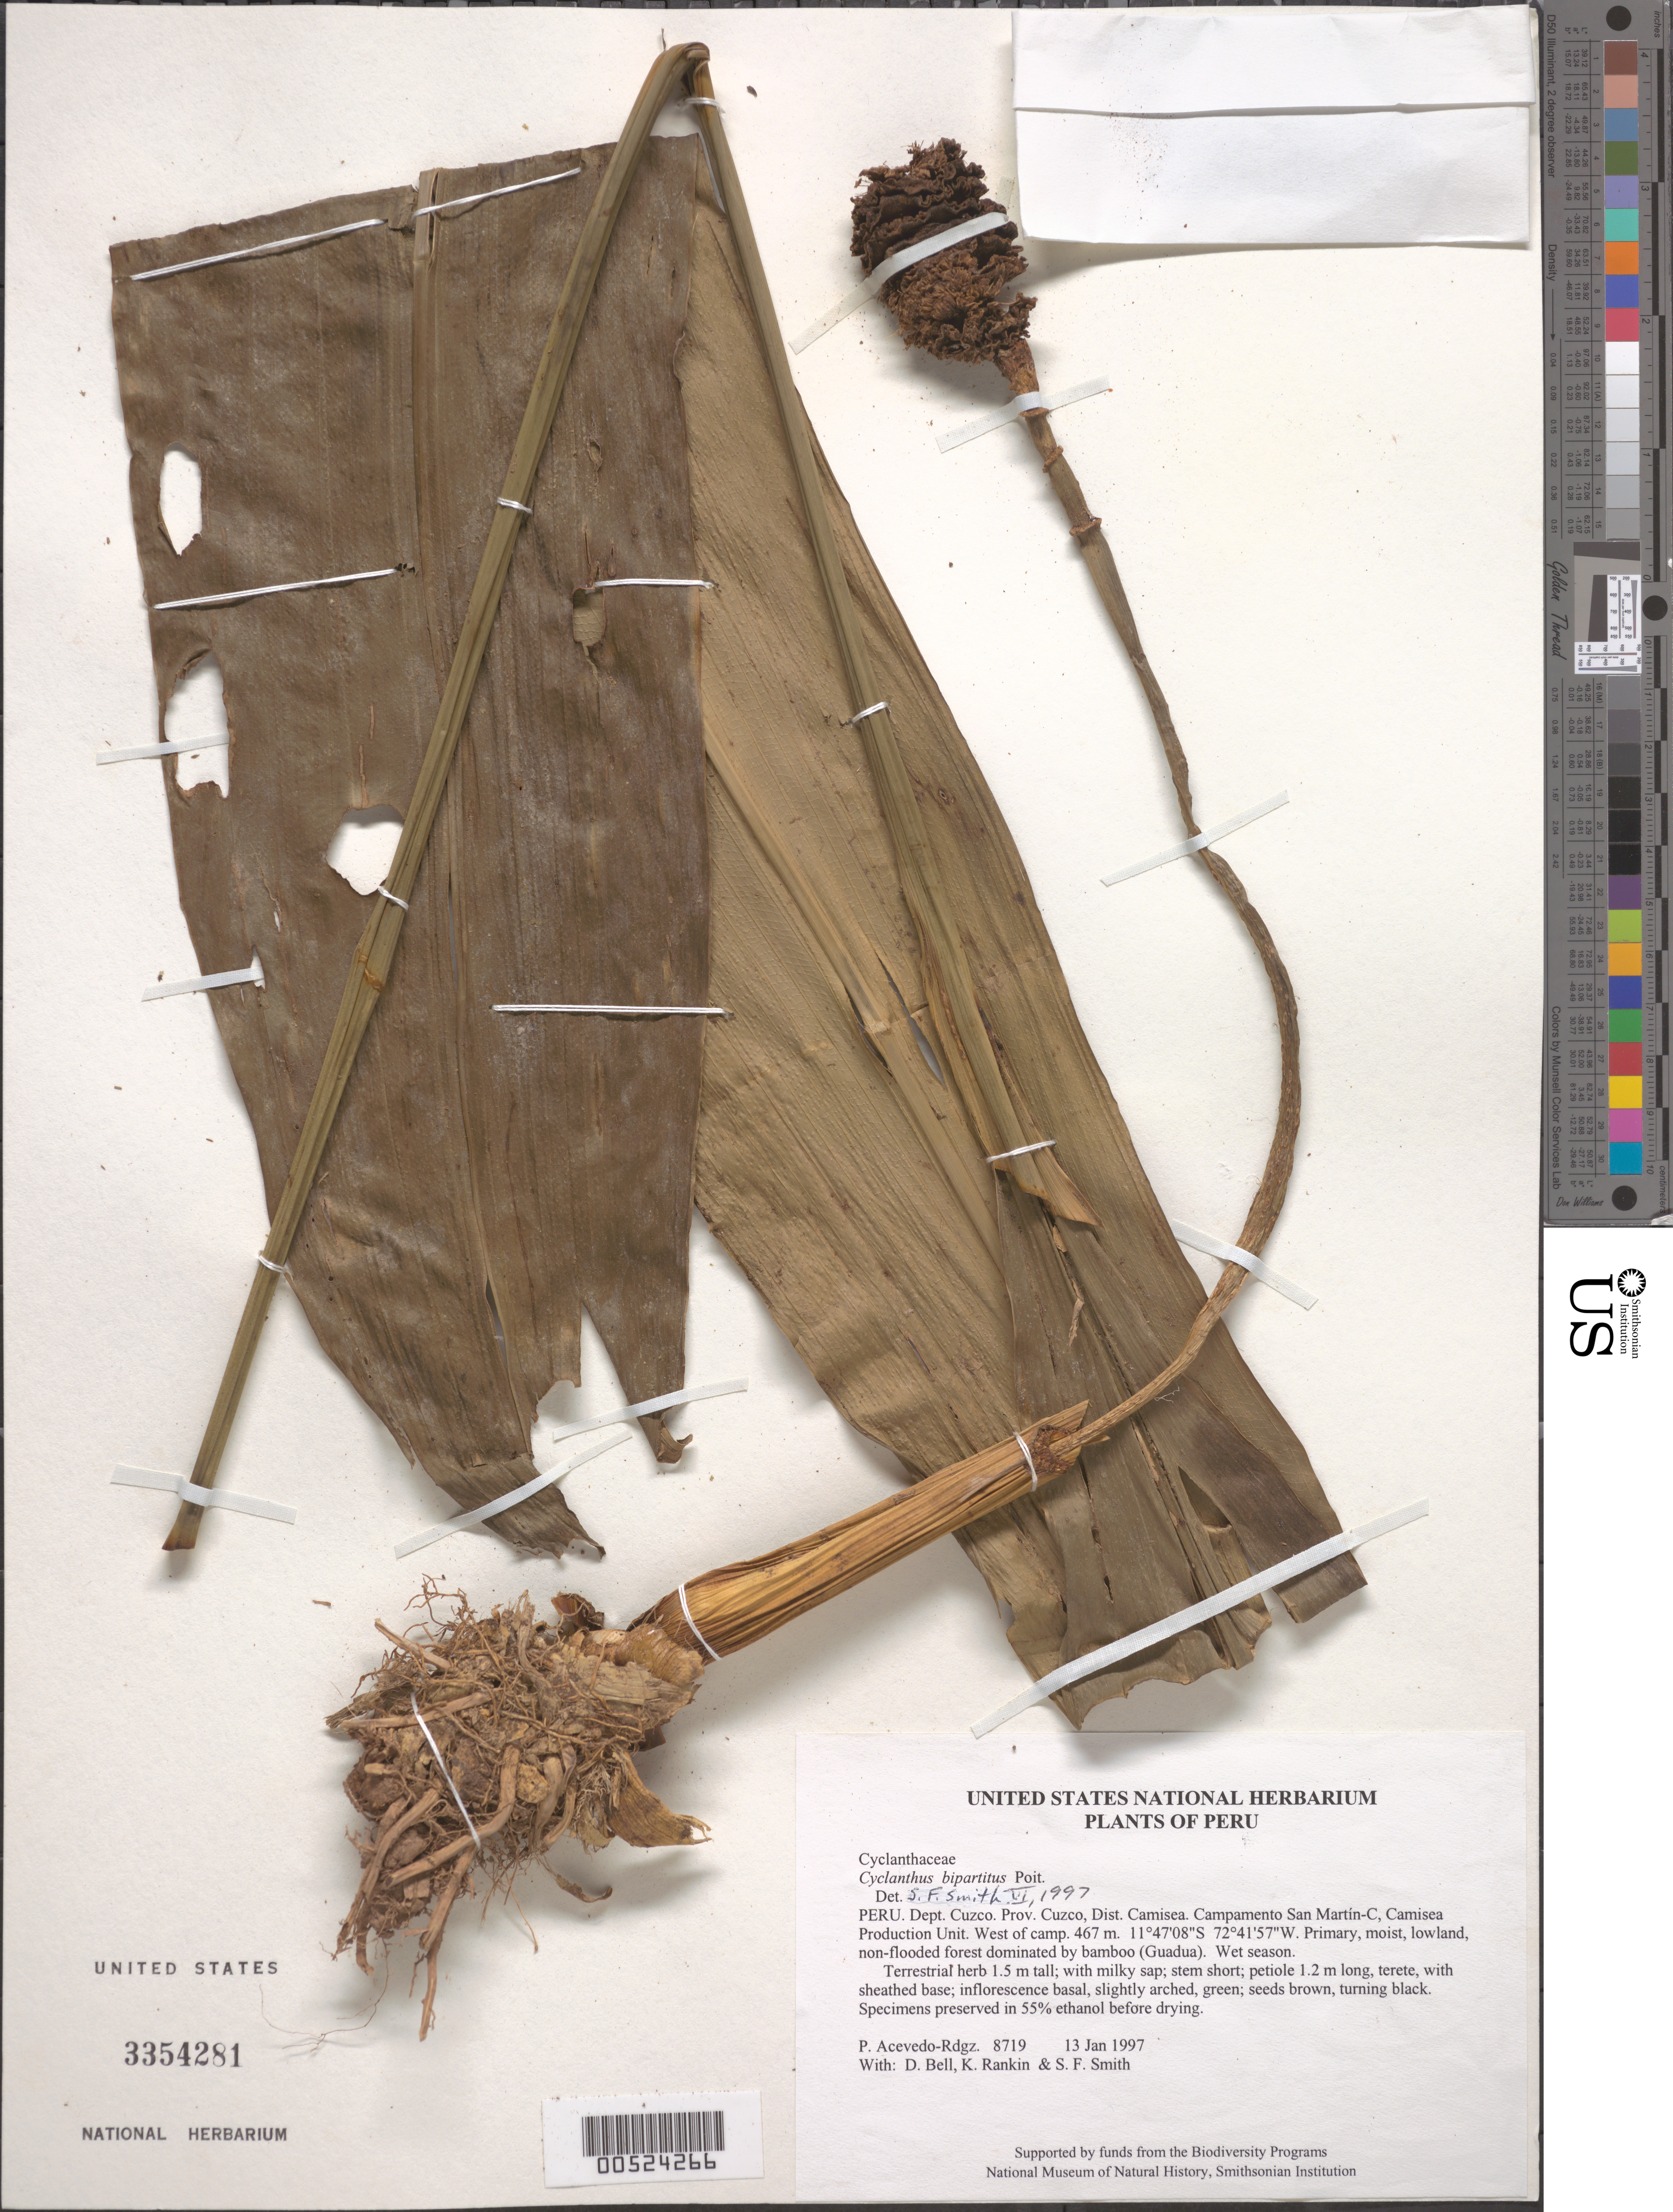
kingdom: Plantae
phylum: Tracheophyta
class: Liliopsida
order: Pandanales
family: Cyclanthaceae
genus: Cyclanthus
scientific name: Cyclanthus bipartitus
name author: Poit. ex A. Rich.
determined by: Dorr, L. J., (BOT), Smithsonian Institution - National Museum of Natural History (UNITED STATES)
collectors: P. Acevedo-Rodr., D. A. Bell, K. B. Rankin & S.F. Smith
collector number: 8719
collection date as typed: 13 Jan 1997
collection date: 1997-01-13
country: Peru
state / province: Cusco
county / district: Cusco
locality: Districto Camisea, Campamento San Martín-C, Camisea Production Unit. West of camp.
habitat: Primary, moist, lowland, non-flooded forest dominated by bamboo (Guadua). Wet season.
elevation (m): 467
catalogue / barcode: US 3354281